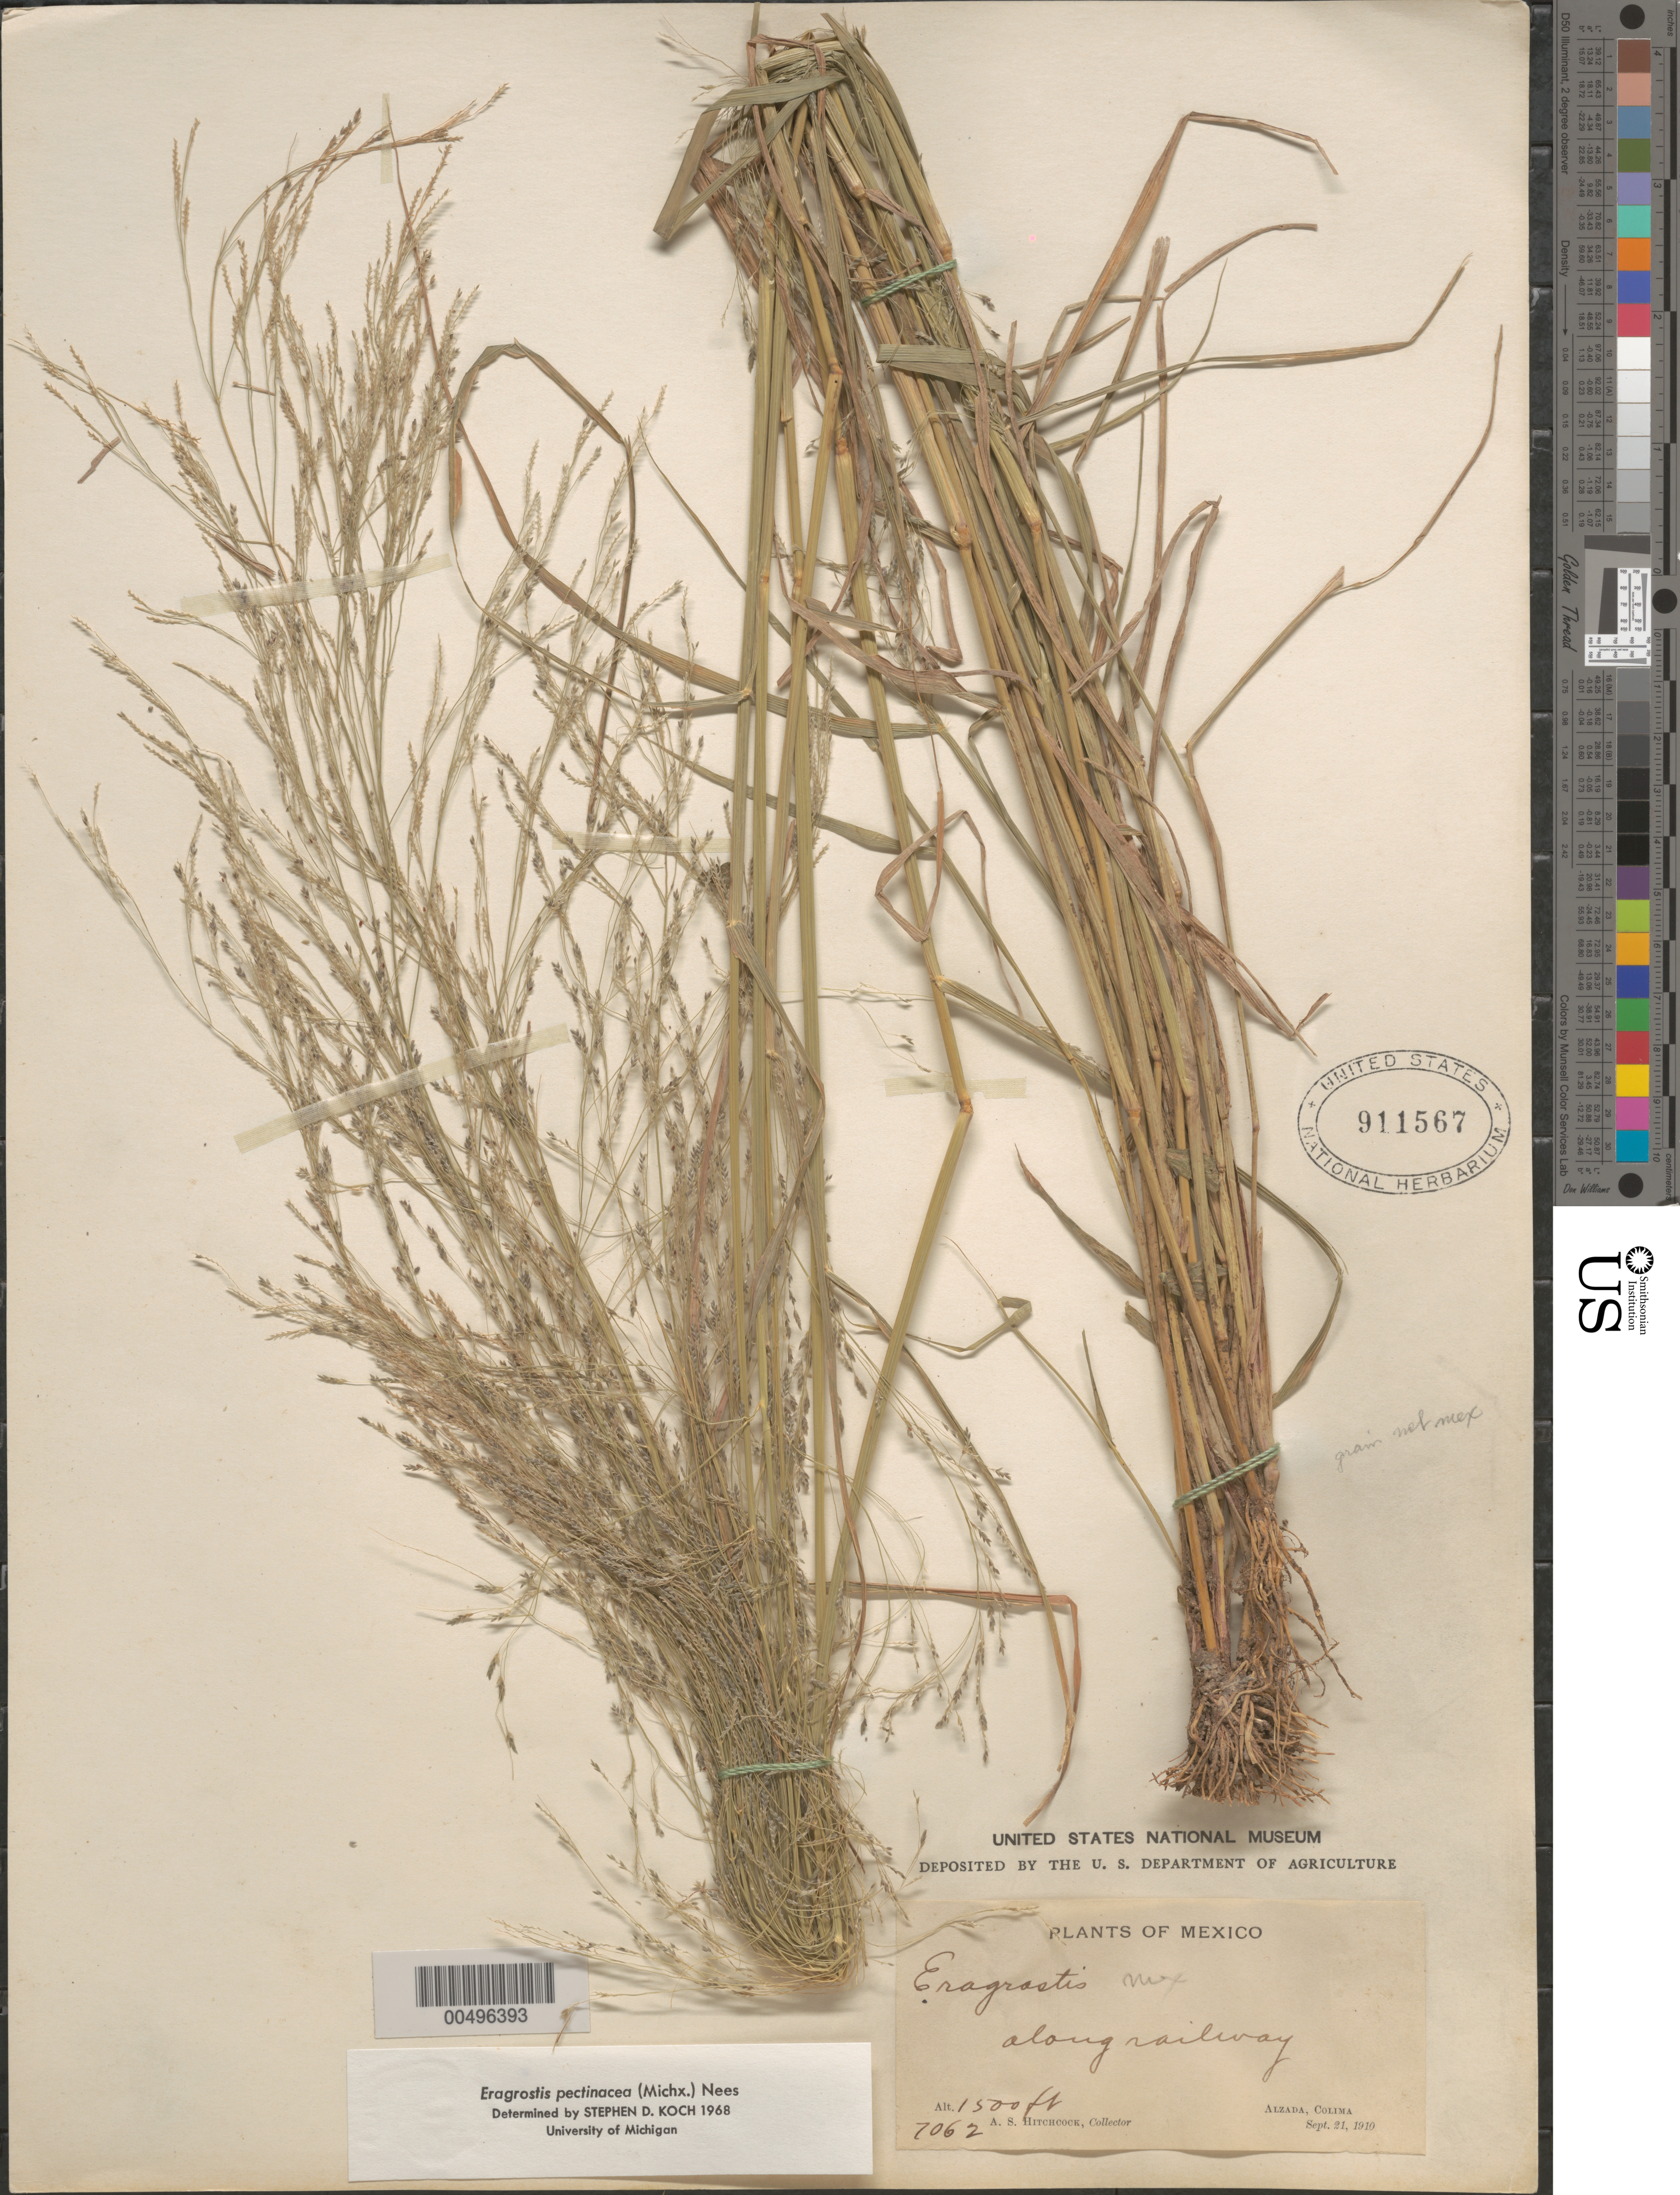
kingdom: Plantae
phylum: Tracheophyta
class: Liliopsida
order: Poales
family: Poaceae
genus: Eragrostis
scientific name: Eragrostis pectinacea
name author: (Michx.) Nees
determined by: Koch, S. D.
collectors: A. S. Hitchcock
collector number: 7062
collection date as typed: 21 Sep 1910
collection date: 1910-09-21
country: Mexico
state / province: Colima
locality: Alzada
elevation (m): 457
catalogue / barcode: US 911567